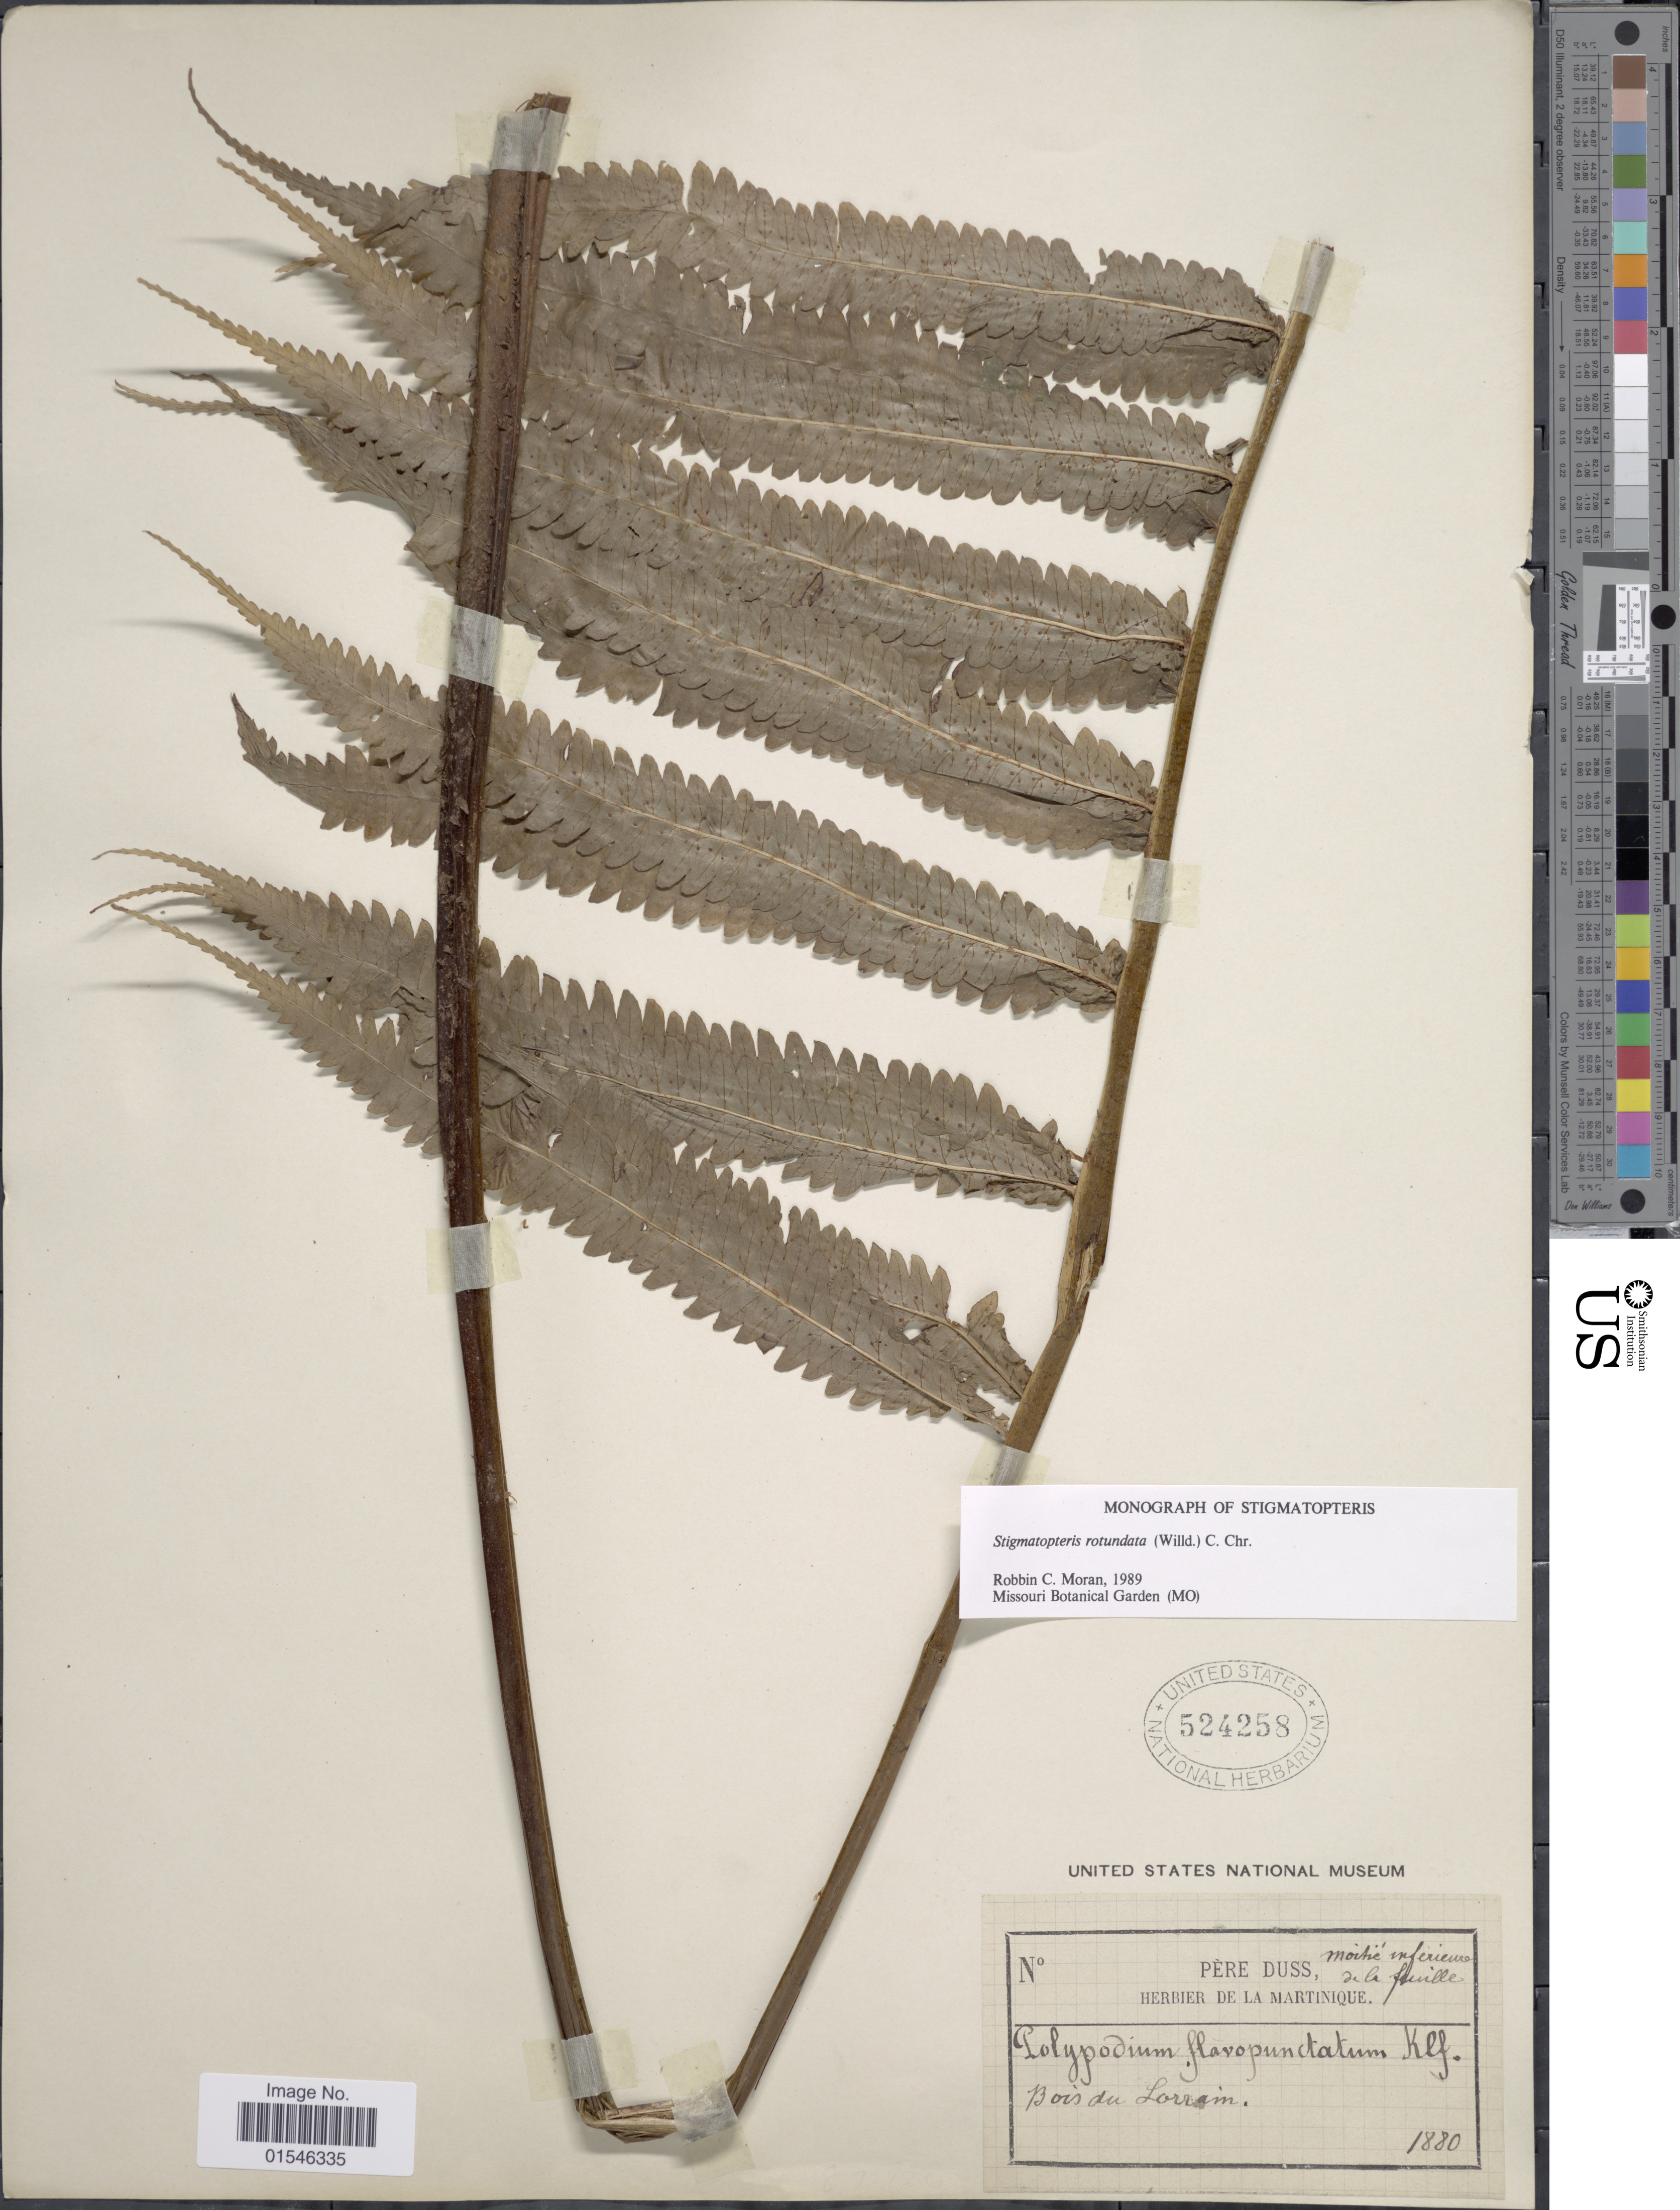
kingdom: Plantae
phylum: Tracheophyta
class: Polypodiopsida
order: Polypodiales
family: Dryopteridaceae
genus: Stigmatopteris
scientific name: Stigmatopteris rotundata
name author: (Willd.) C. Chr.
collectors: Père Duss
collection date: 1880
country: Martinique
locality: Bois du Lorram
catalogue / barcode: US 524258